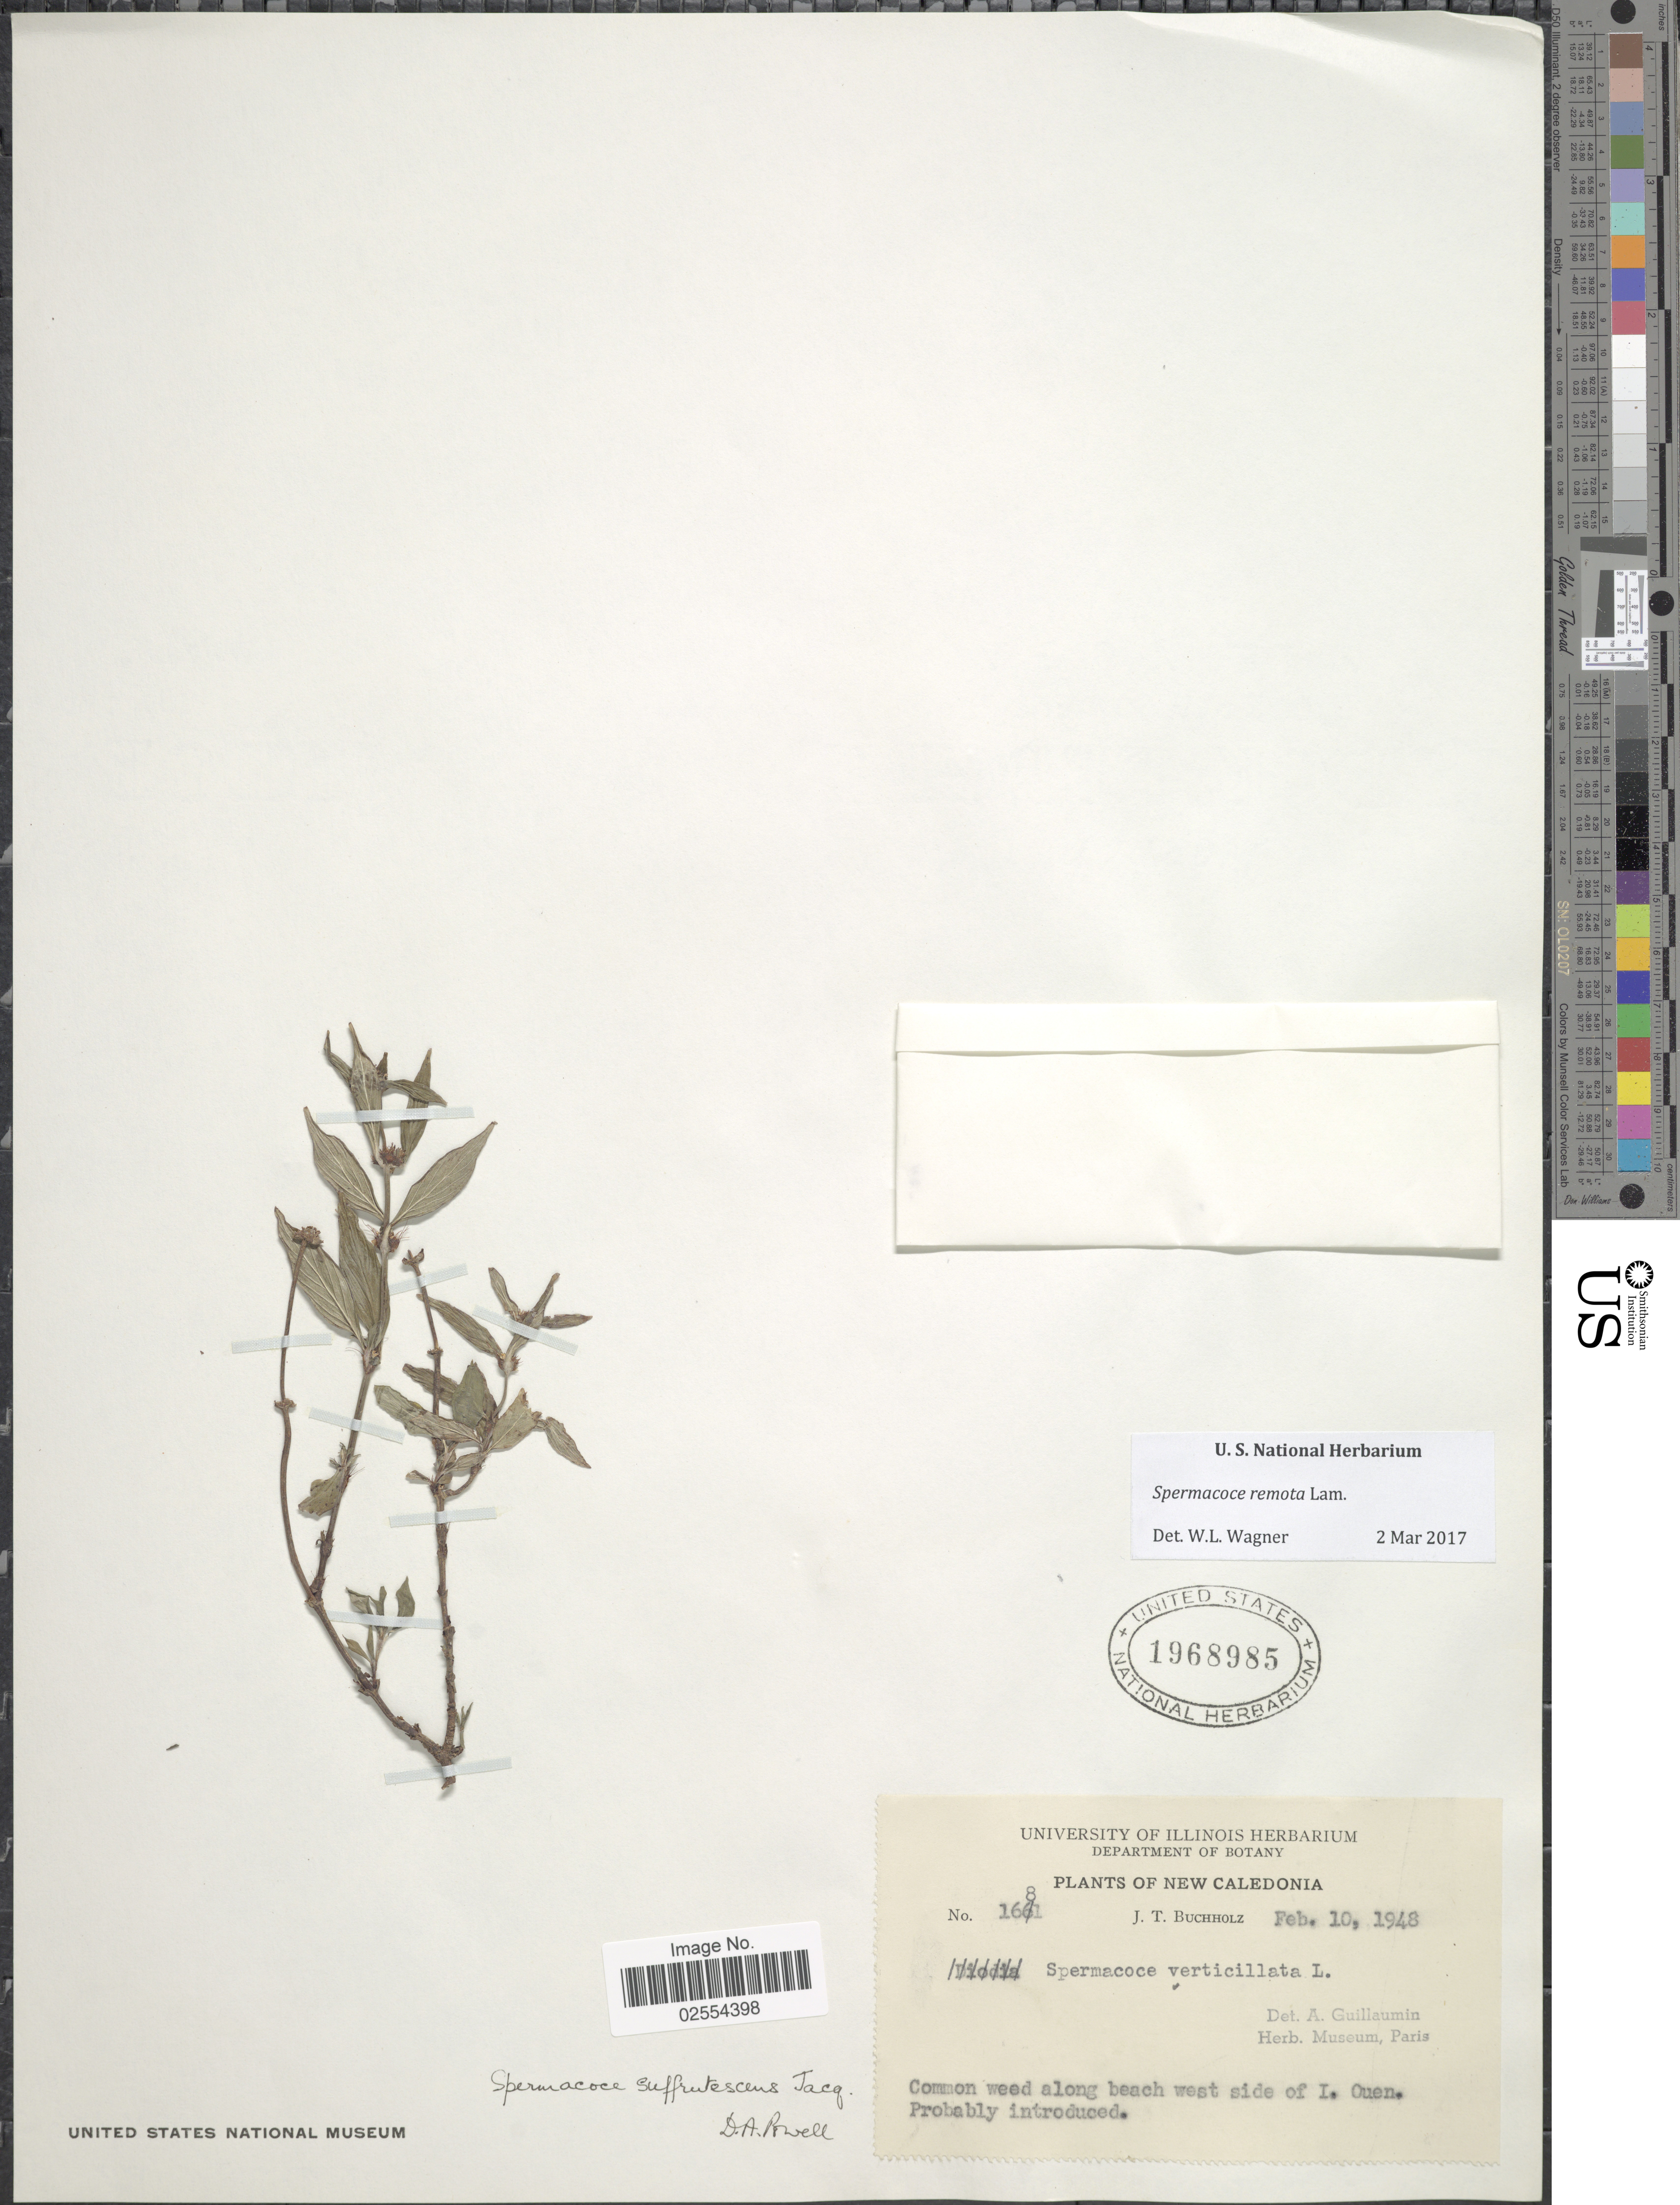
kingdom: Plantae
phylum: Tracheophyta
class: Magnoliopsida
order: Gentianales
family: Rubiaceae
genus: Spermacoce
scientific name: Spermacoce remota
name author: Lam.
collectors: J. T. Buchholz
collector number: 1681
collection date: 1948-02-10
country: New Caledonia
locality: Common weed along beach west side of I. Ouen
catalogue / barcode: US 1968985